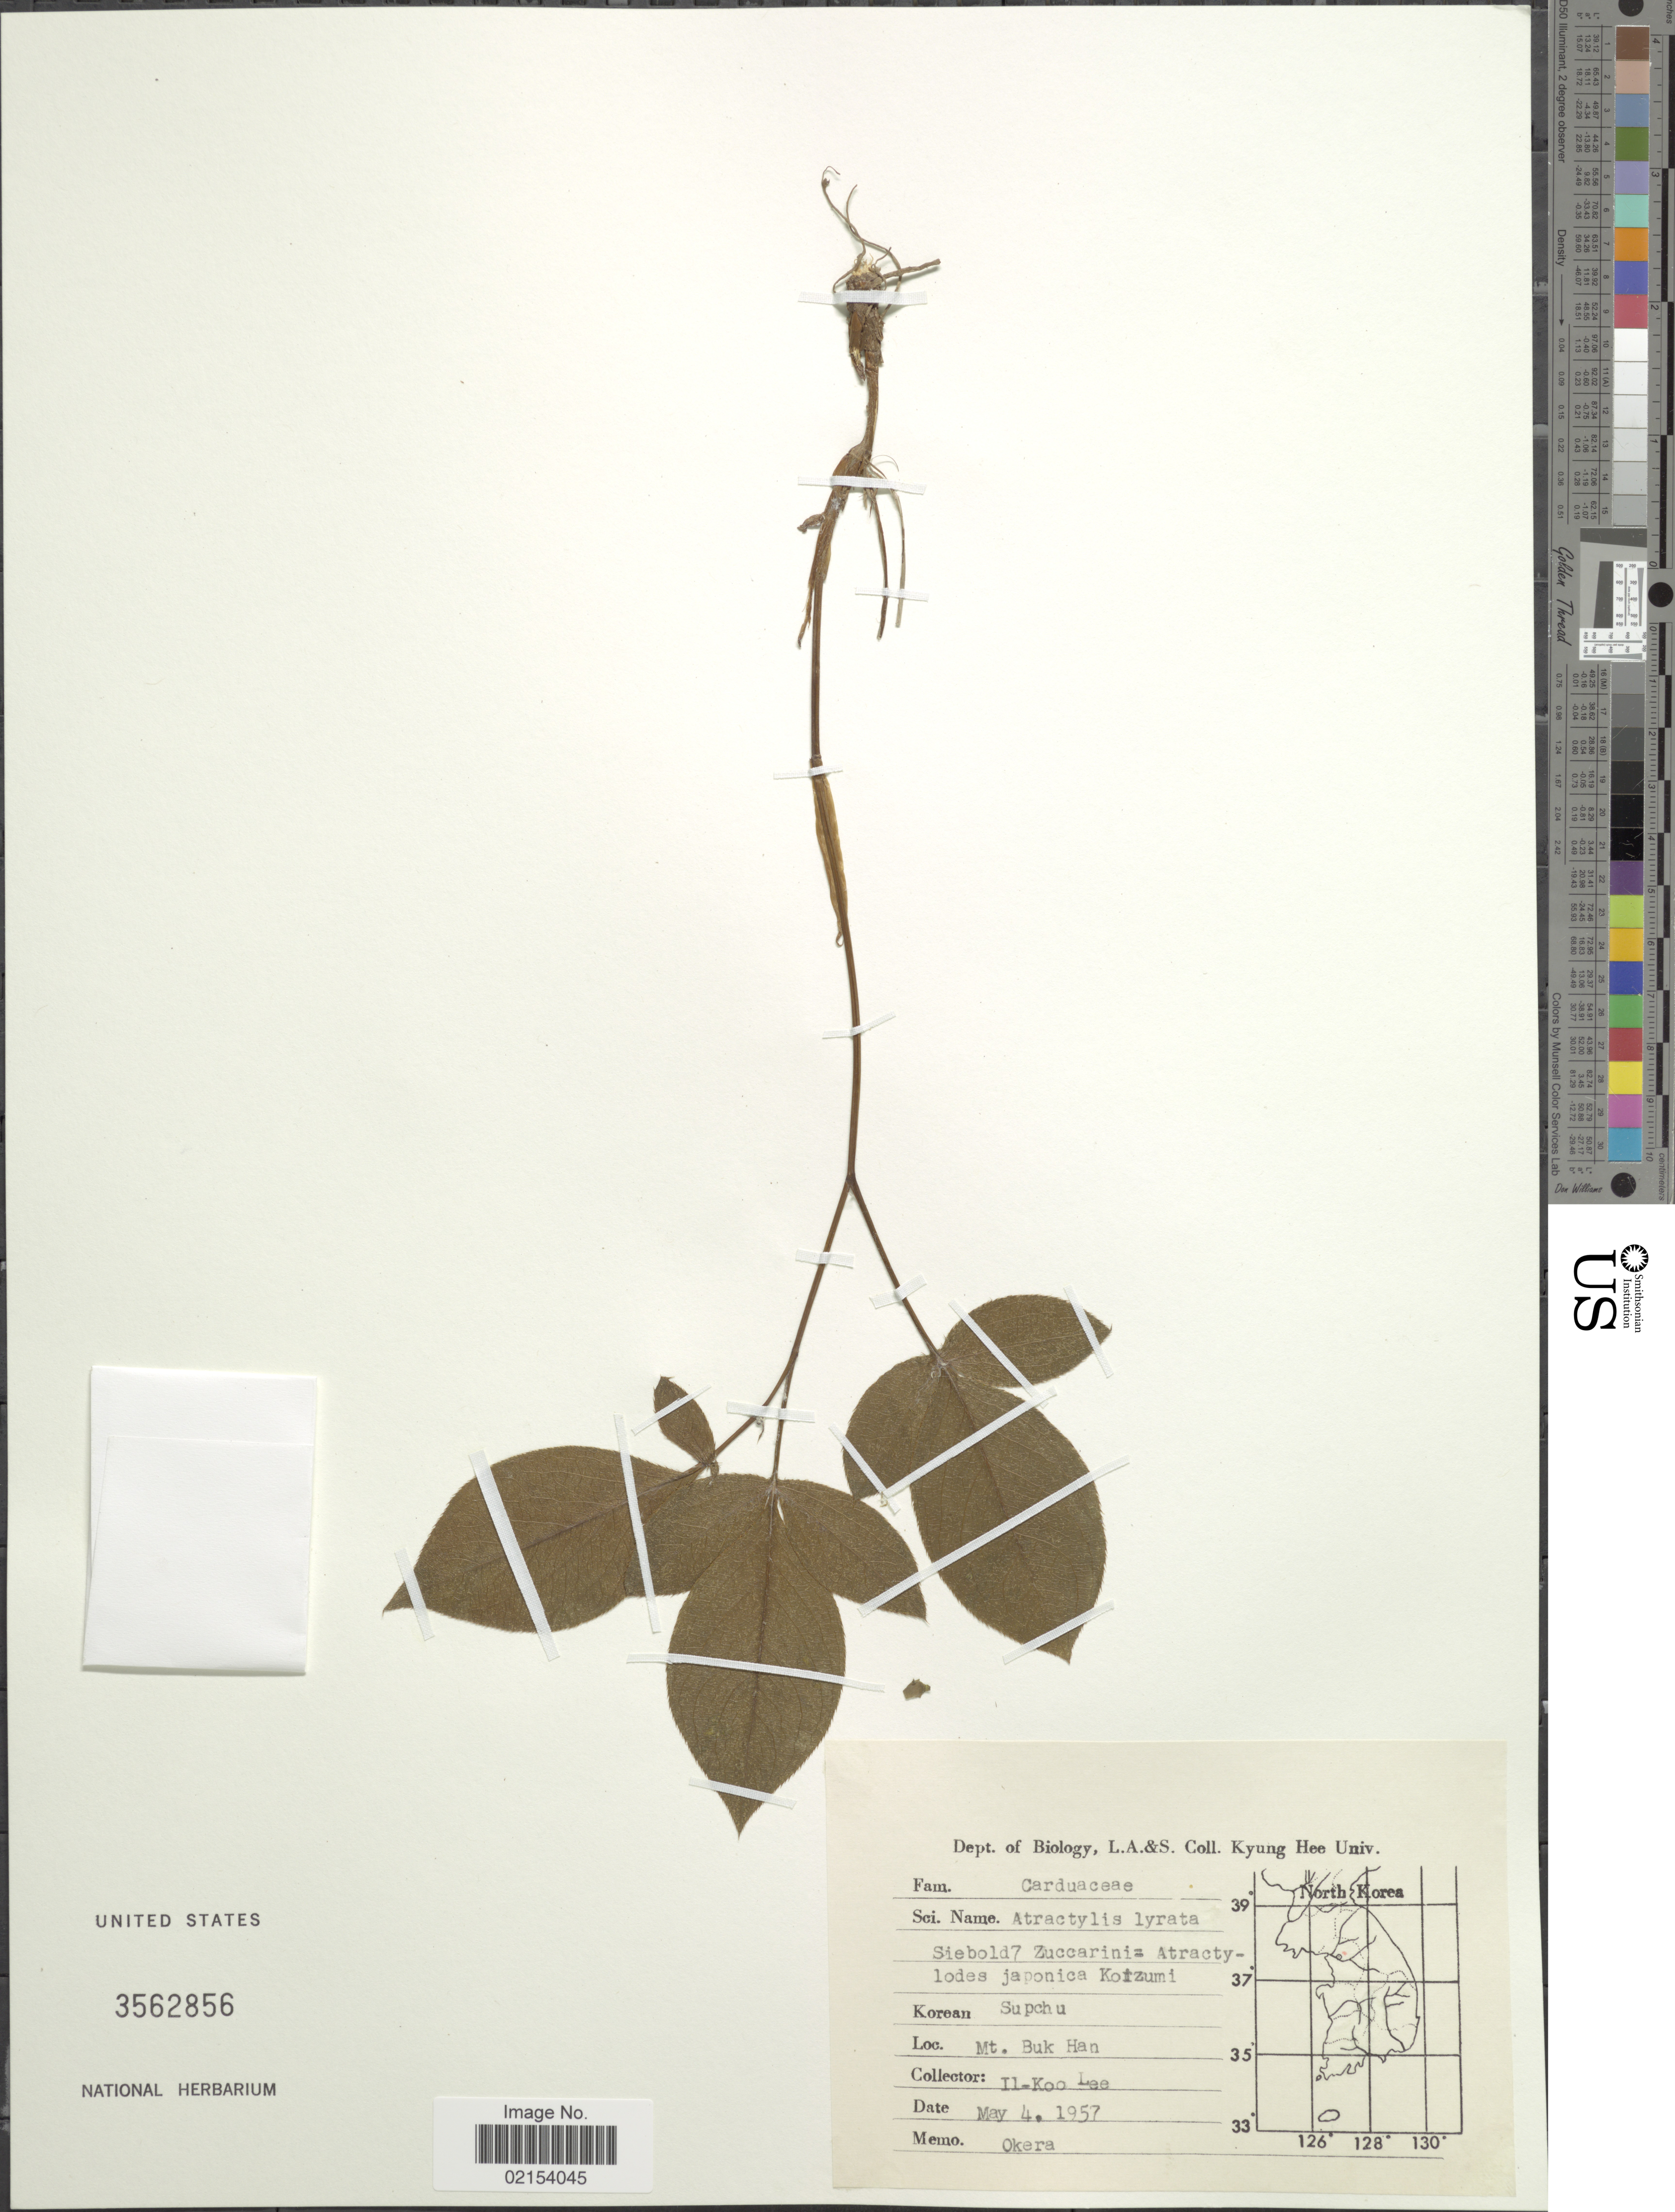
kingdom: Plantae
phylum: Tracheophyta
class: Magnoliopsida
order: Asterales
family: Asteraceae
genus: Atractylodes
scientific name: Atractylodes lancea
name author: (Thunb.) DC.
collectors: Il-Ko Lee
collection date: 1957-05-04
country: South Korea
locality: Mt. Buk Han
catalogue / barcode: US 3562856